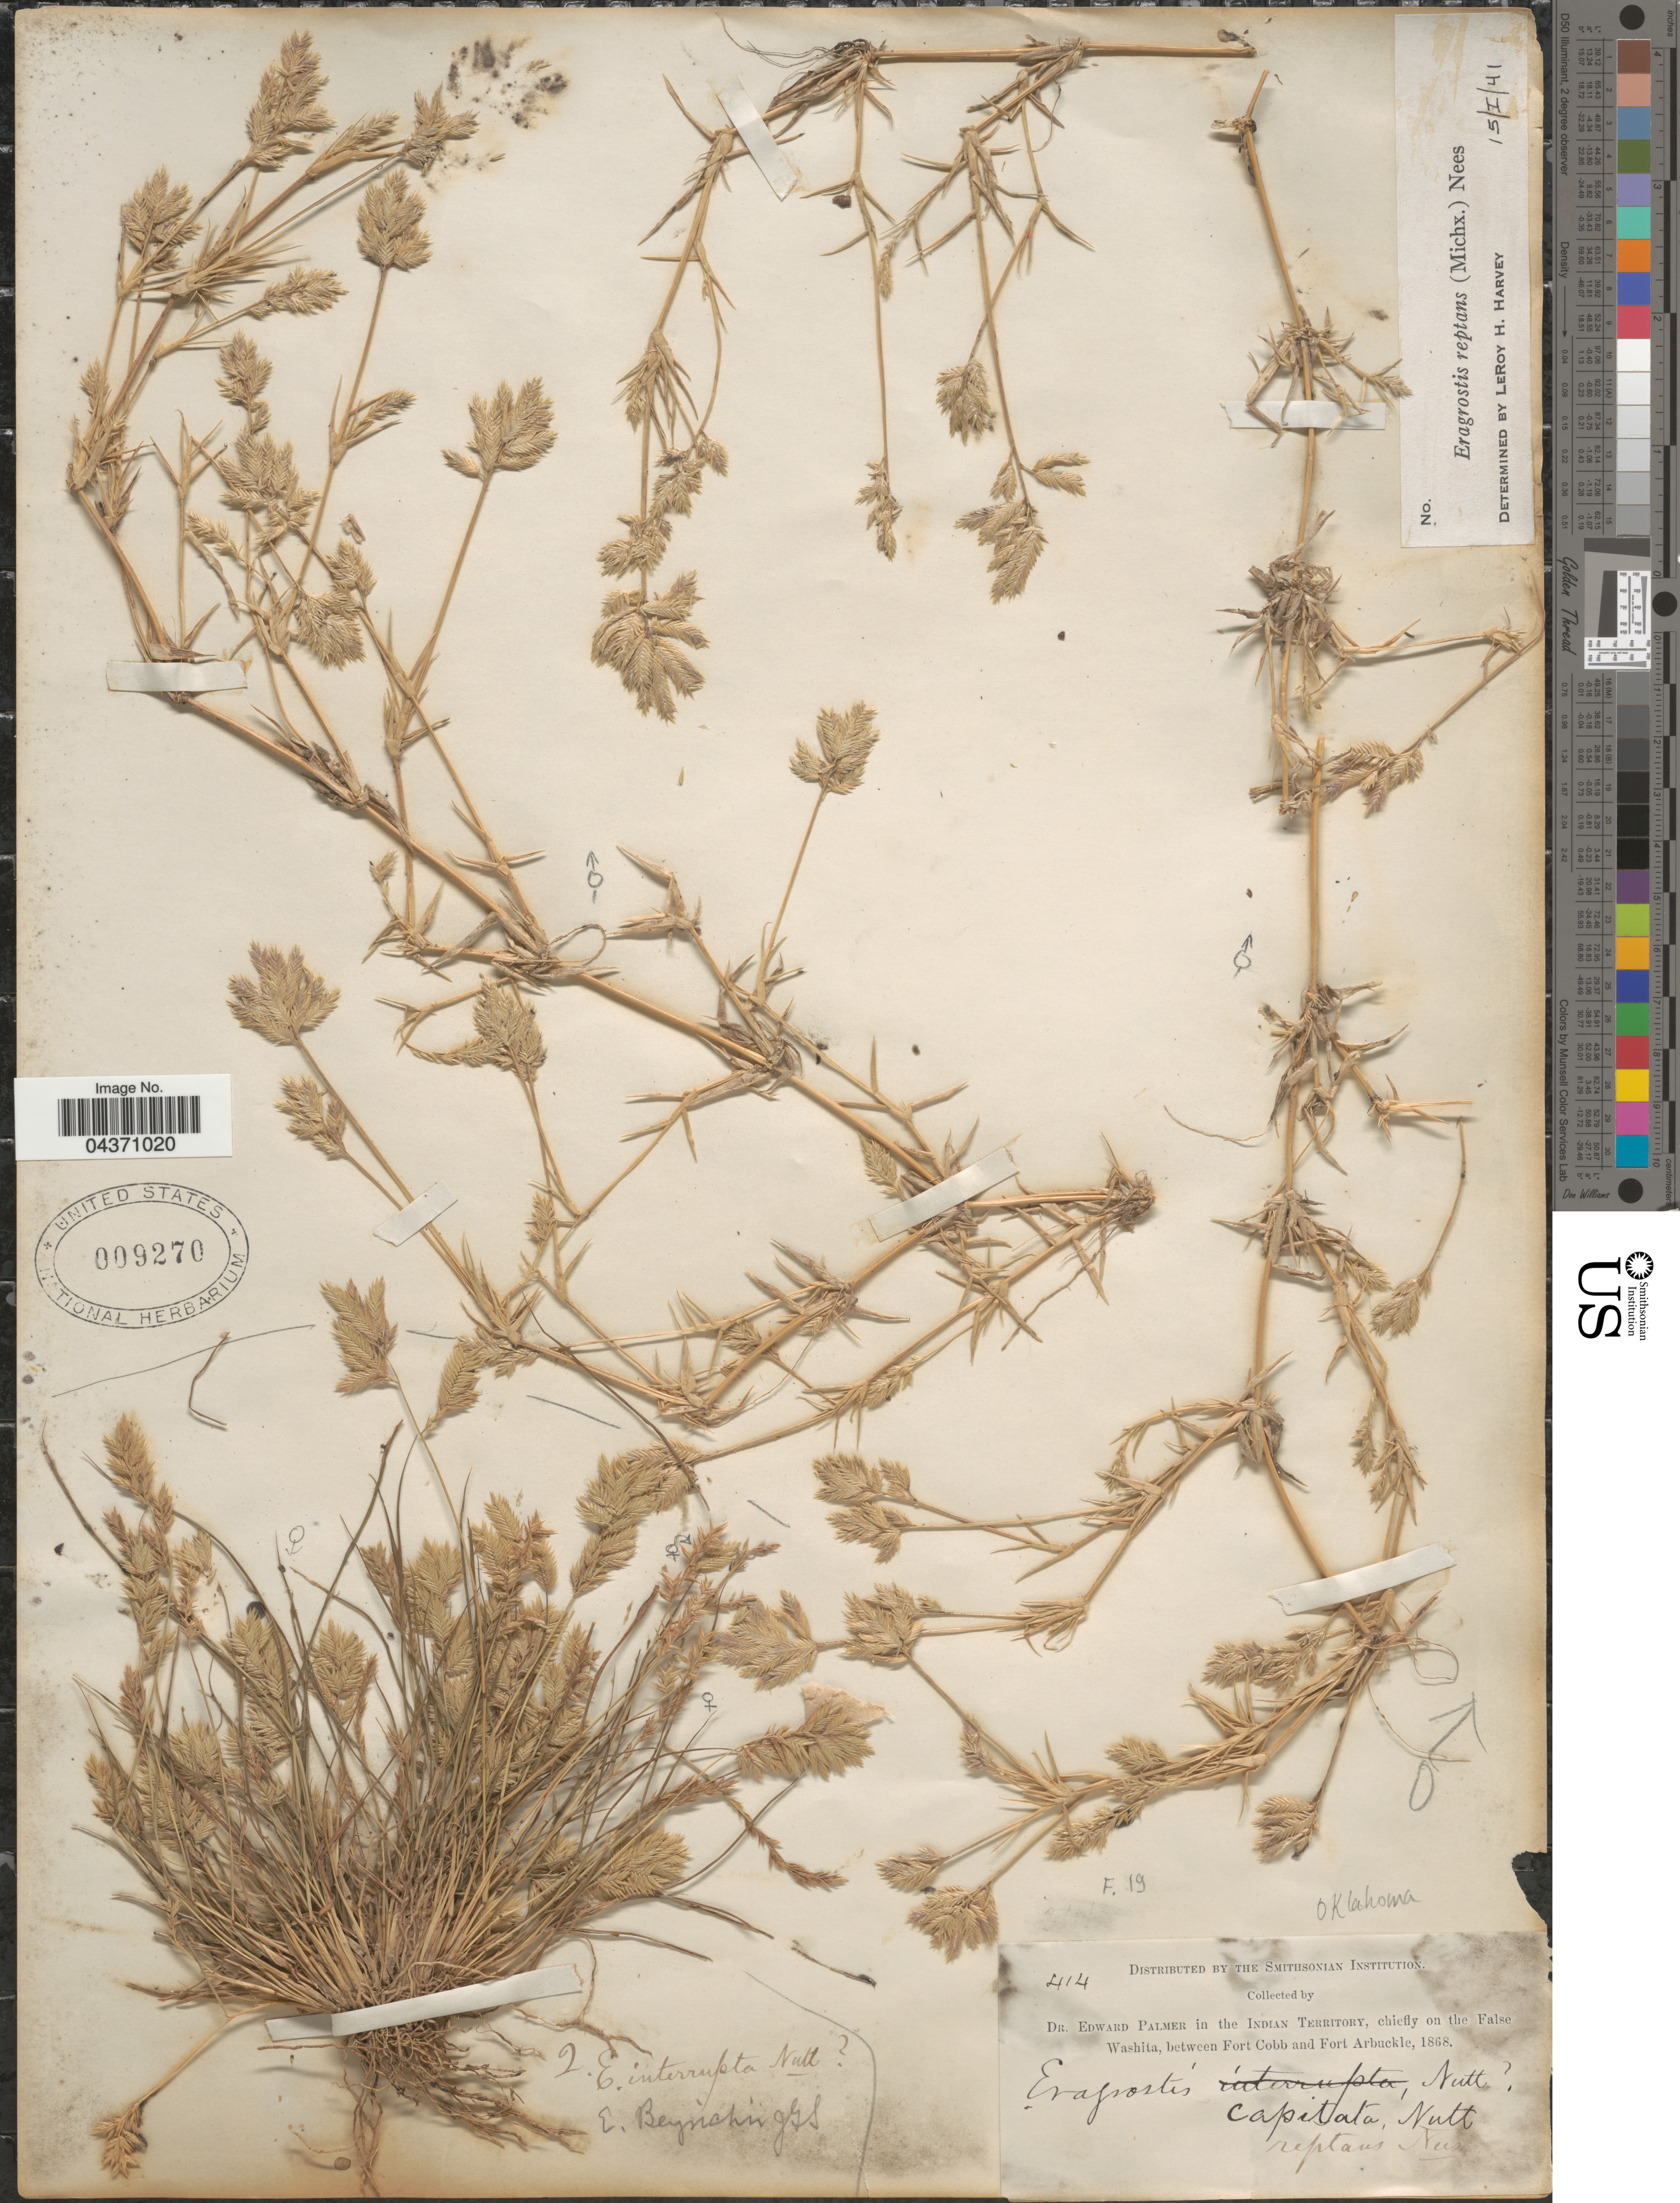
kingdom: Plantae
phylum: Tracheophyta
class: Liliopsida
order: Poales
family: Poaceae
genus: Eragrostis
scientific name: Eragrostis reptans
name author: (Michx.) Nees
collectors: E. Palmer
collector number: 414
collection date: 1868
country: United States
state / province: Oklahoma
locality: In the Indian Territory, chiefly on the False Washita, between Fort Cobb and Fort Arbuckle.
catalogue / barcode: US 9270